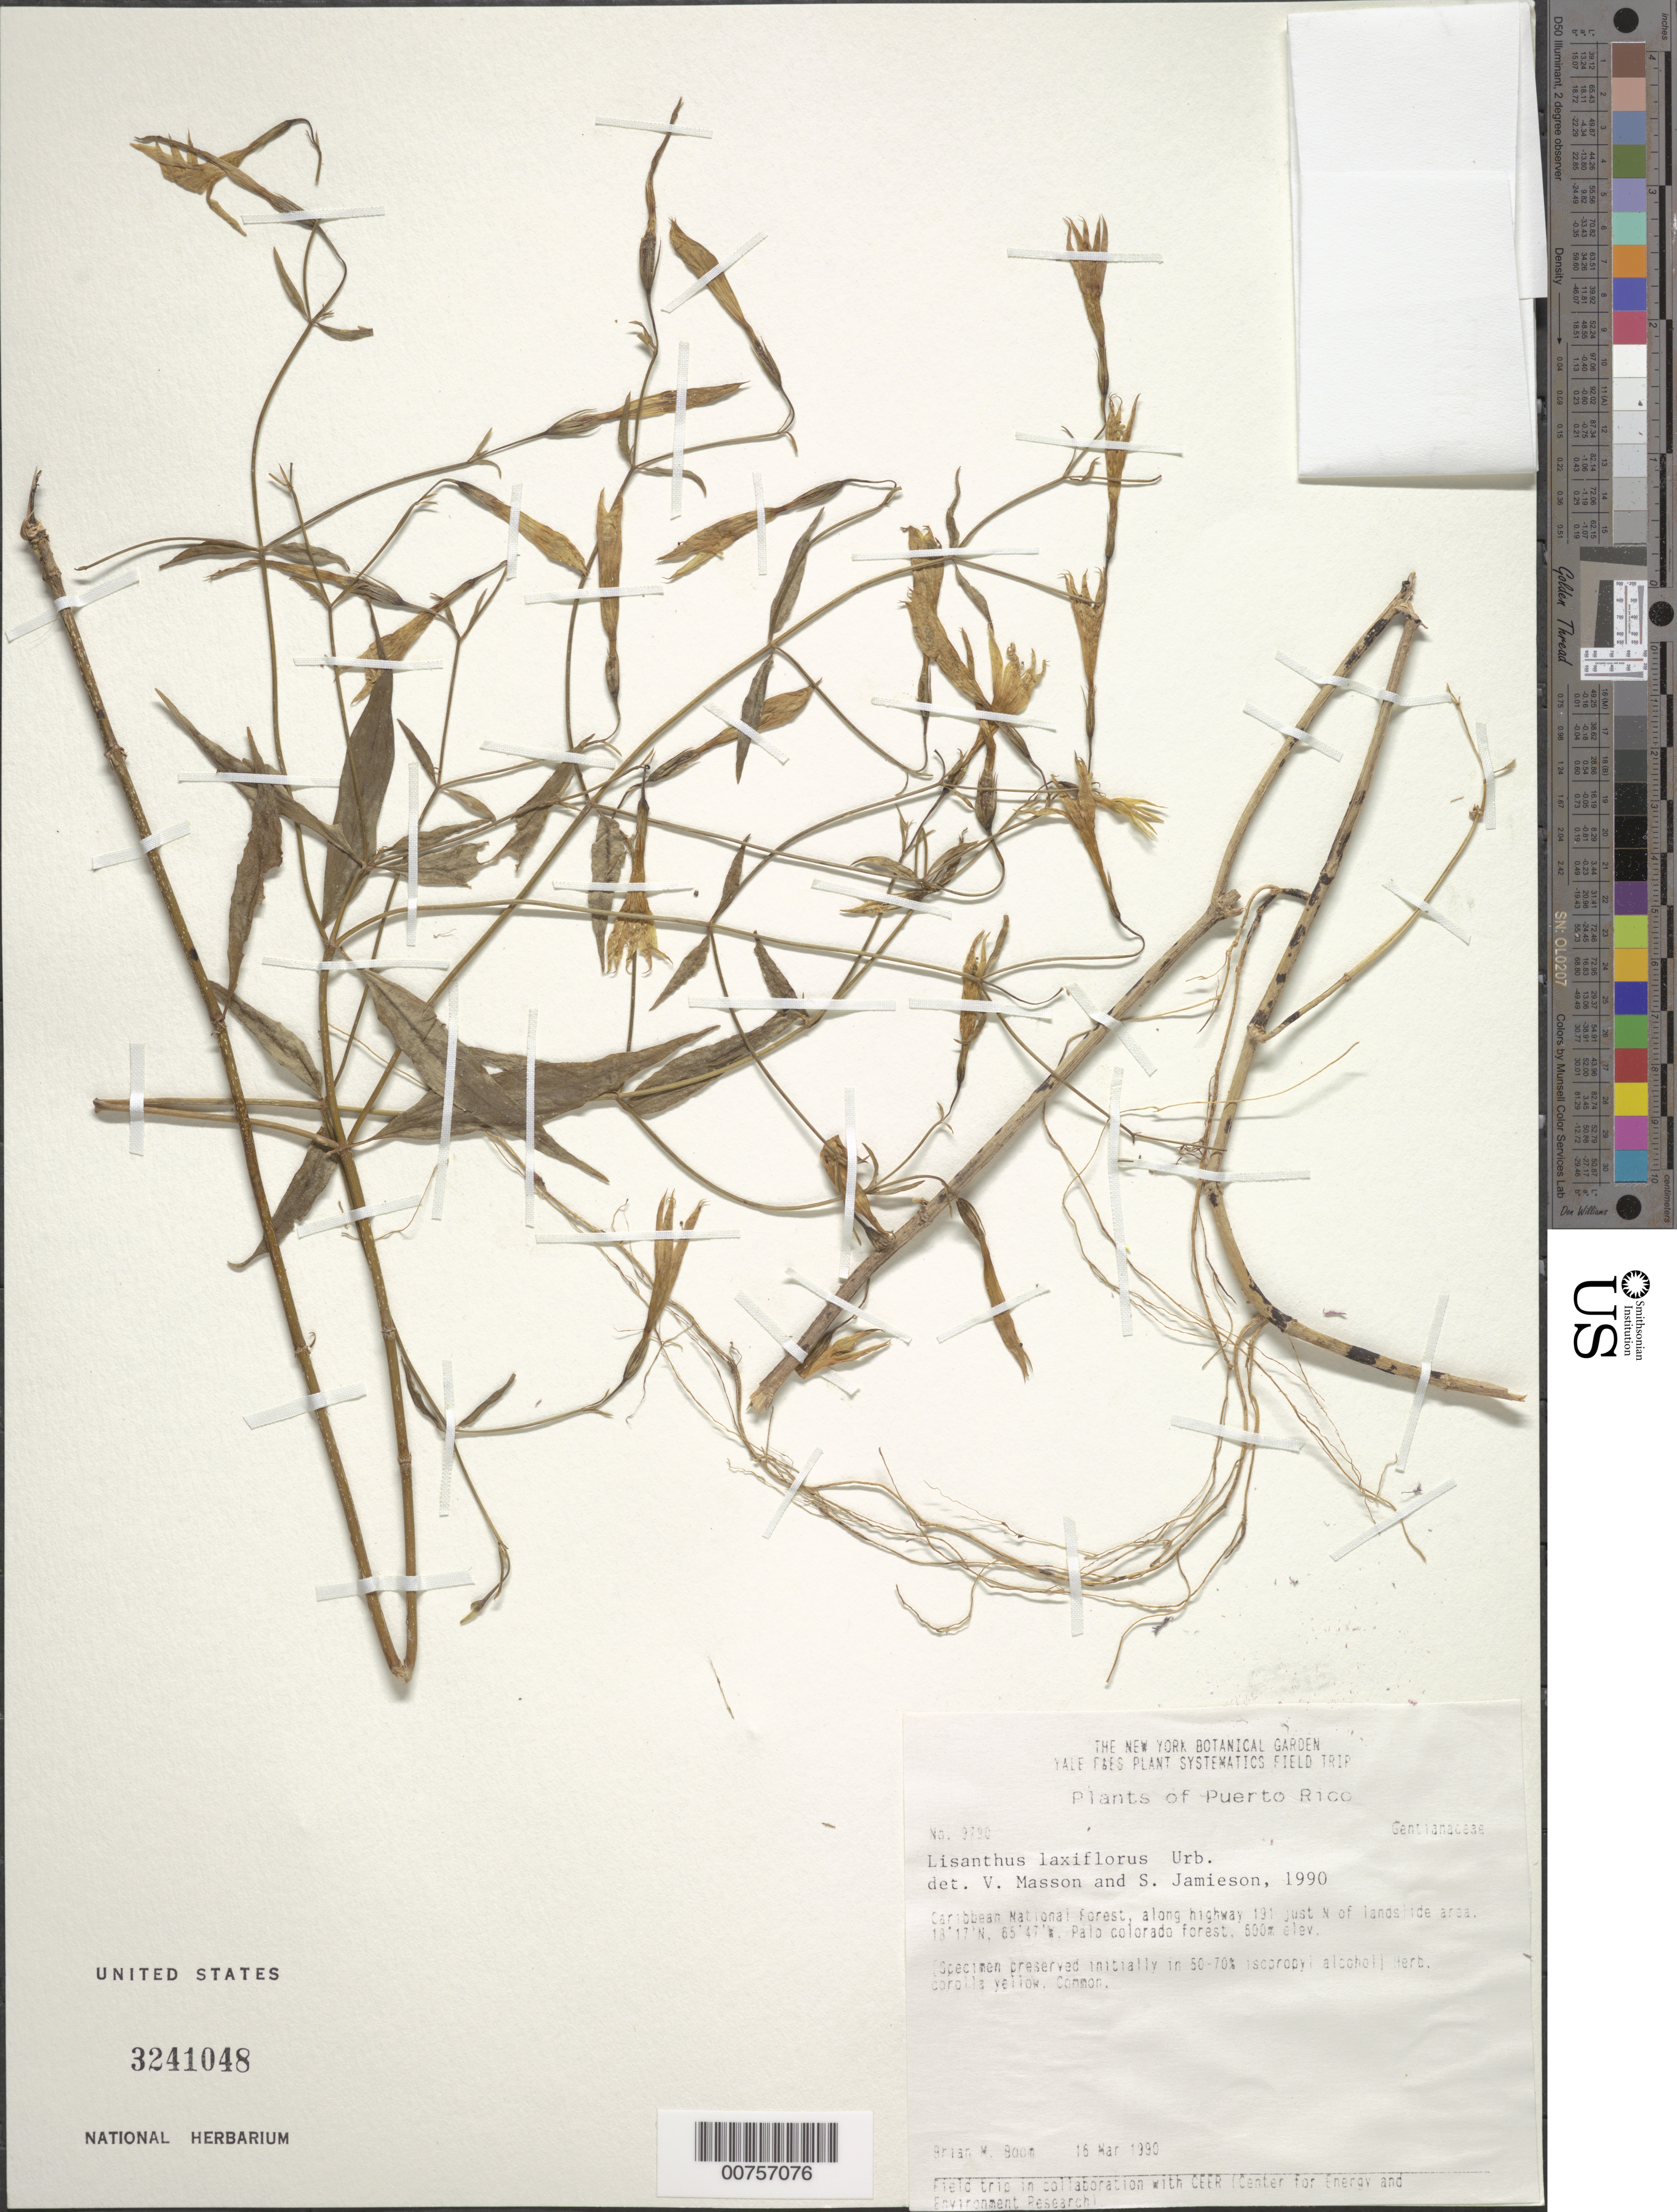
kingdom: Plantae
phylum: Tracheophyta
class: Magnoliopsida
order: Gentianales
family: Gentianaceae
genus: Lisianthius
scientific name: Lisianthius laxiflorus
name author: Urb.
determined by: Masson, V. & Jamieson, S.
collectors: B. M. Boom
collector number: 9790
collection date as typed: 16 Mar 1990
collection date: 1990-03-16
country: Puerto Rico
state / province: Naguabo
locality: Caribbean National Forest, along Hwy 191 just N of landslide area. Palo Colorado Forest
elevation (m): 600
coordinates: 18.28333333, -65.78333333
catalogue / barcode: US 3241048